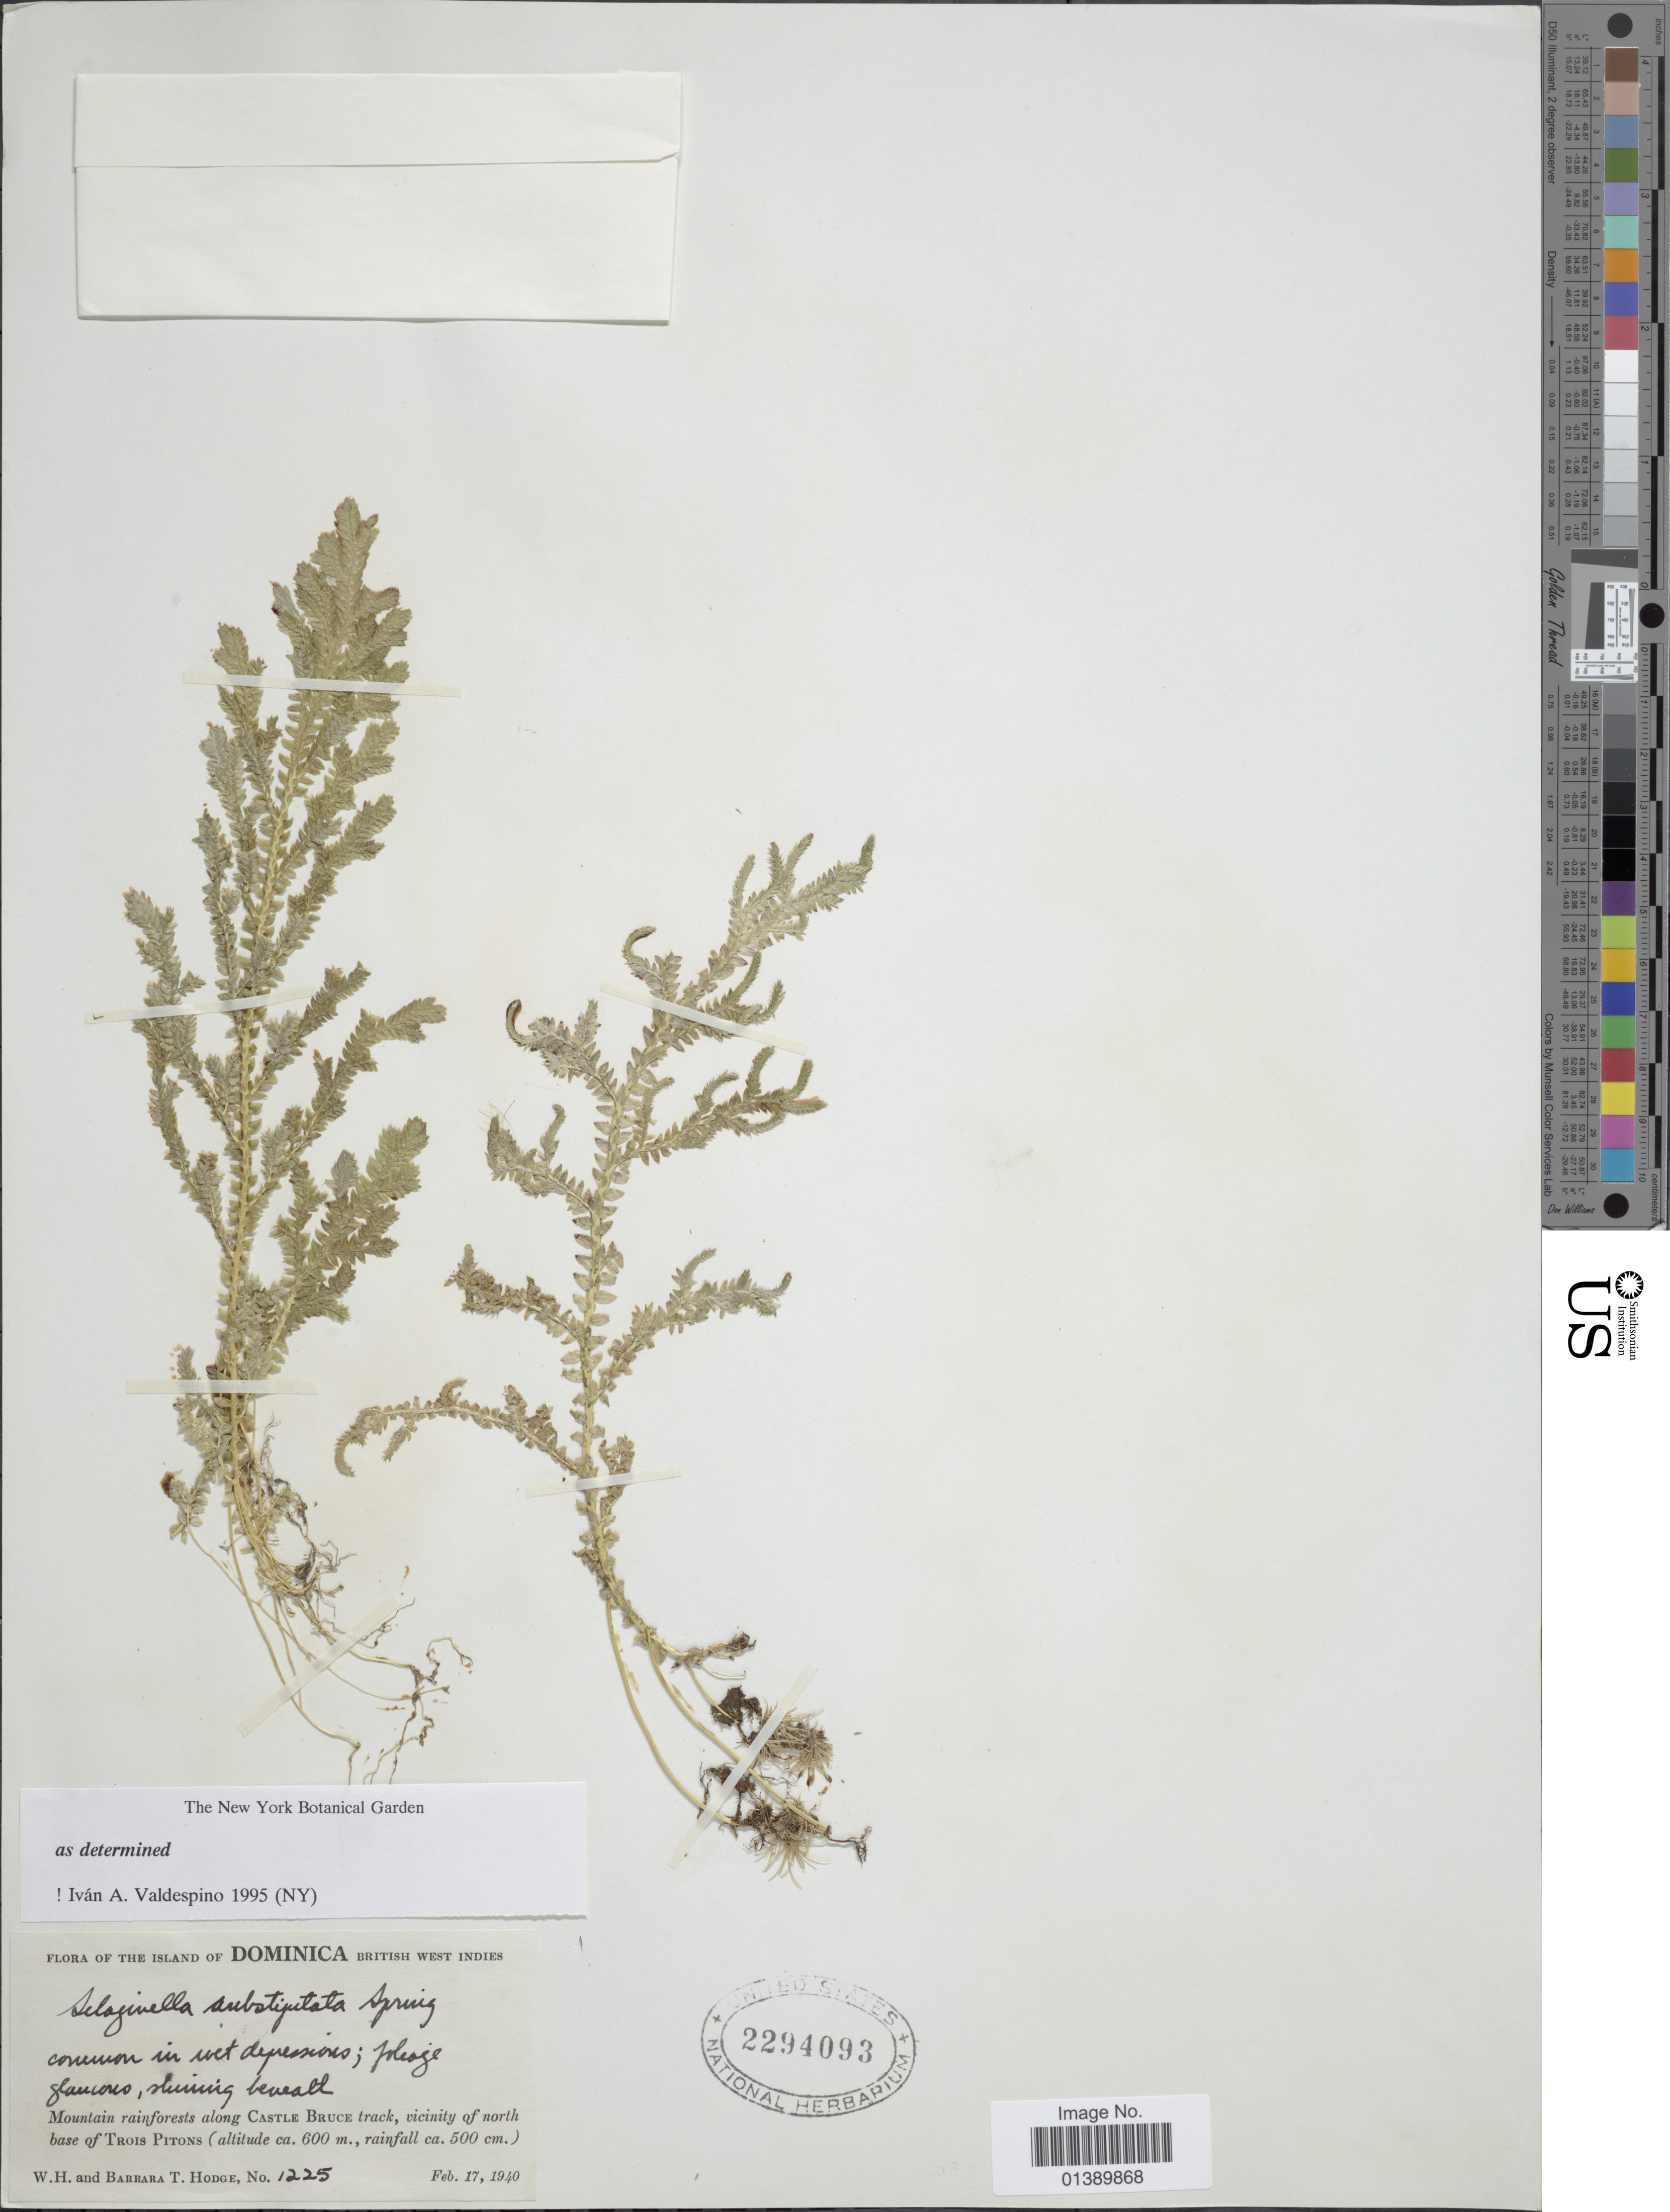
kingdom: Plantae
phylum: Tracheophyta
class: Lycopodiopsida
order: Selaginellales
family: Selaginellaceae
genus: Selaginella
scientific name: Selaginella substipitata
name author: Spring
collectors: W. Hodge & B. Hodge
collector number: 1225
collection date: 1940-02-17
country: Dominica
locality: The Island of Dominica, British West Indies, Mountain rainforest along Castle Bruce track, vicinity of north base of Trois Pitons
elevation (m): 600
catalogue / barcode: US 2294093